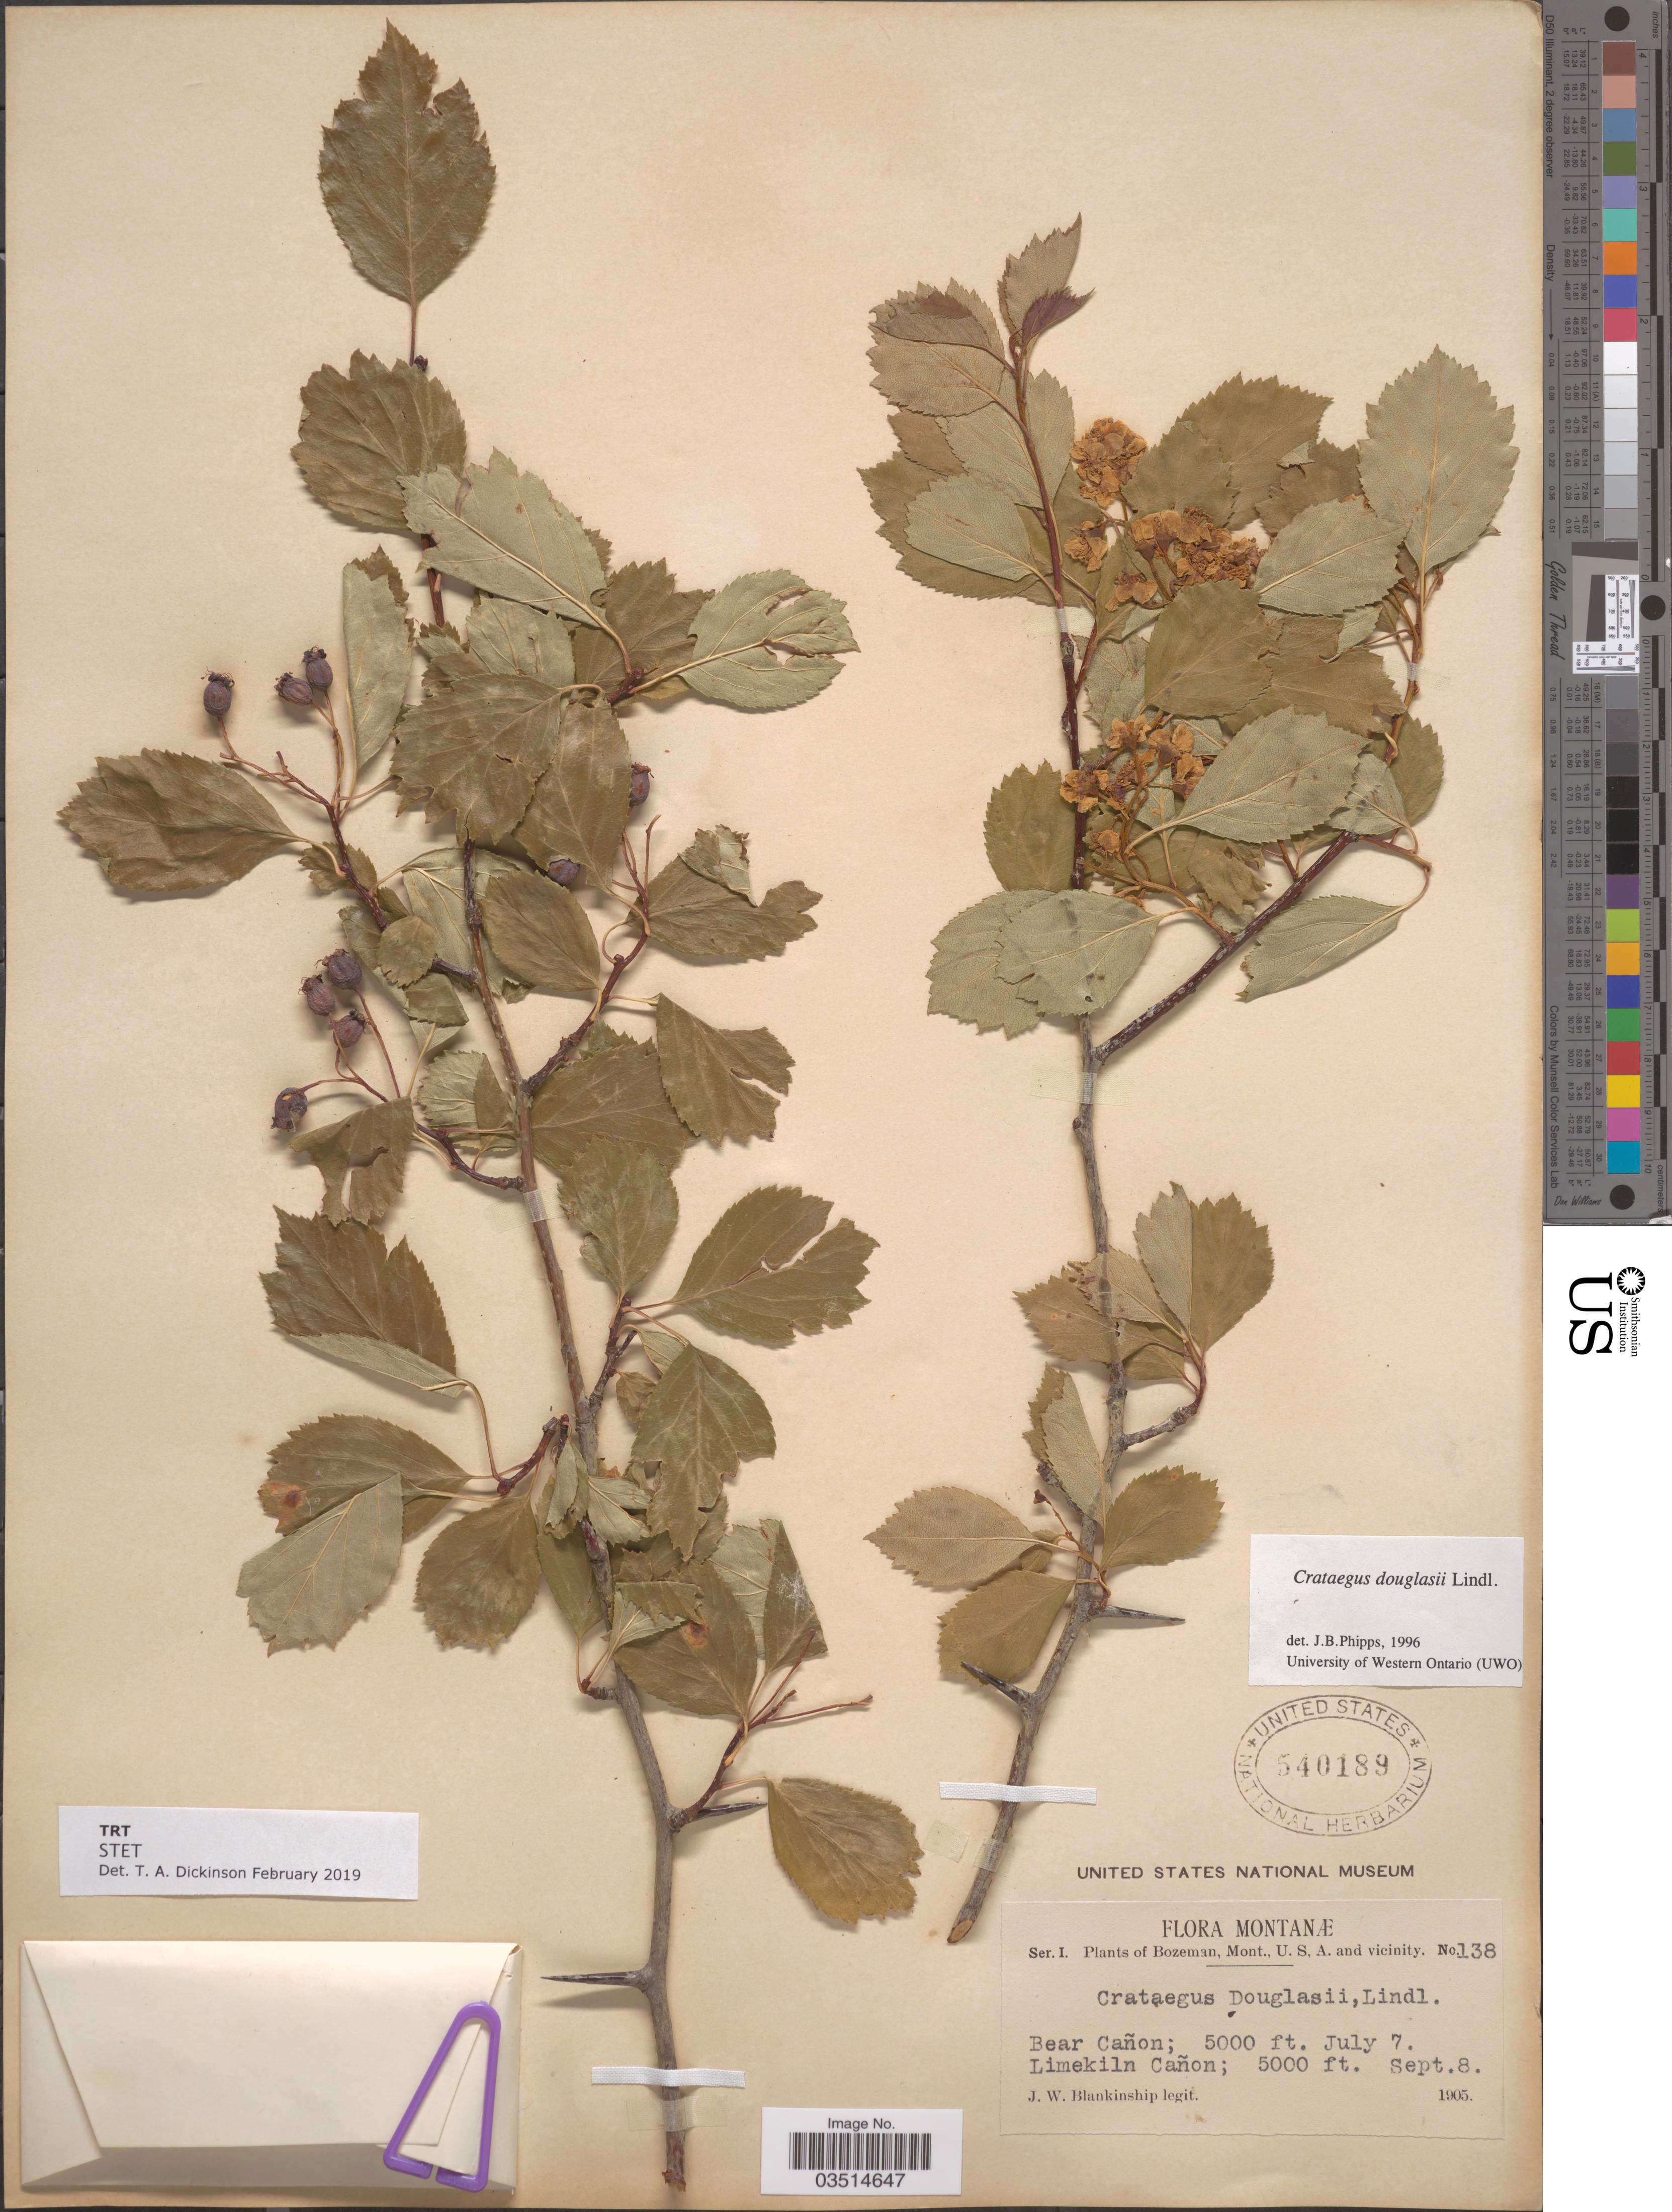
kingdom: Plantae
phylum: Tracheophyta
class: Magnoliopsida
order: Rosales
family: Rosaceae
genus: Crataegus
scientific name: Crataegus douglasii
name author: Lindl.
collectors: J. W. Blankinship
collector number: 138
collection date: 1905-07-07/1905-09-08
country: United States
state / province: Montana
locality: Bozeman, Mont., U.S.A. and vicinity. Bear Cañon. Limekiln Cañon.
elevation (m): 1524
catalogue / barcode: US 540189